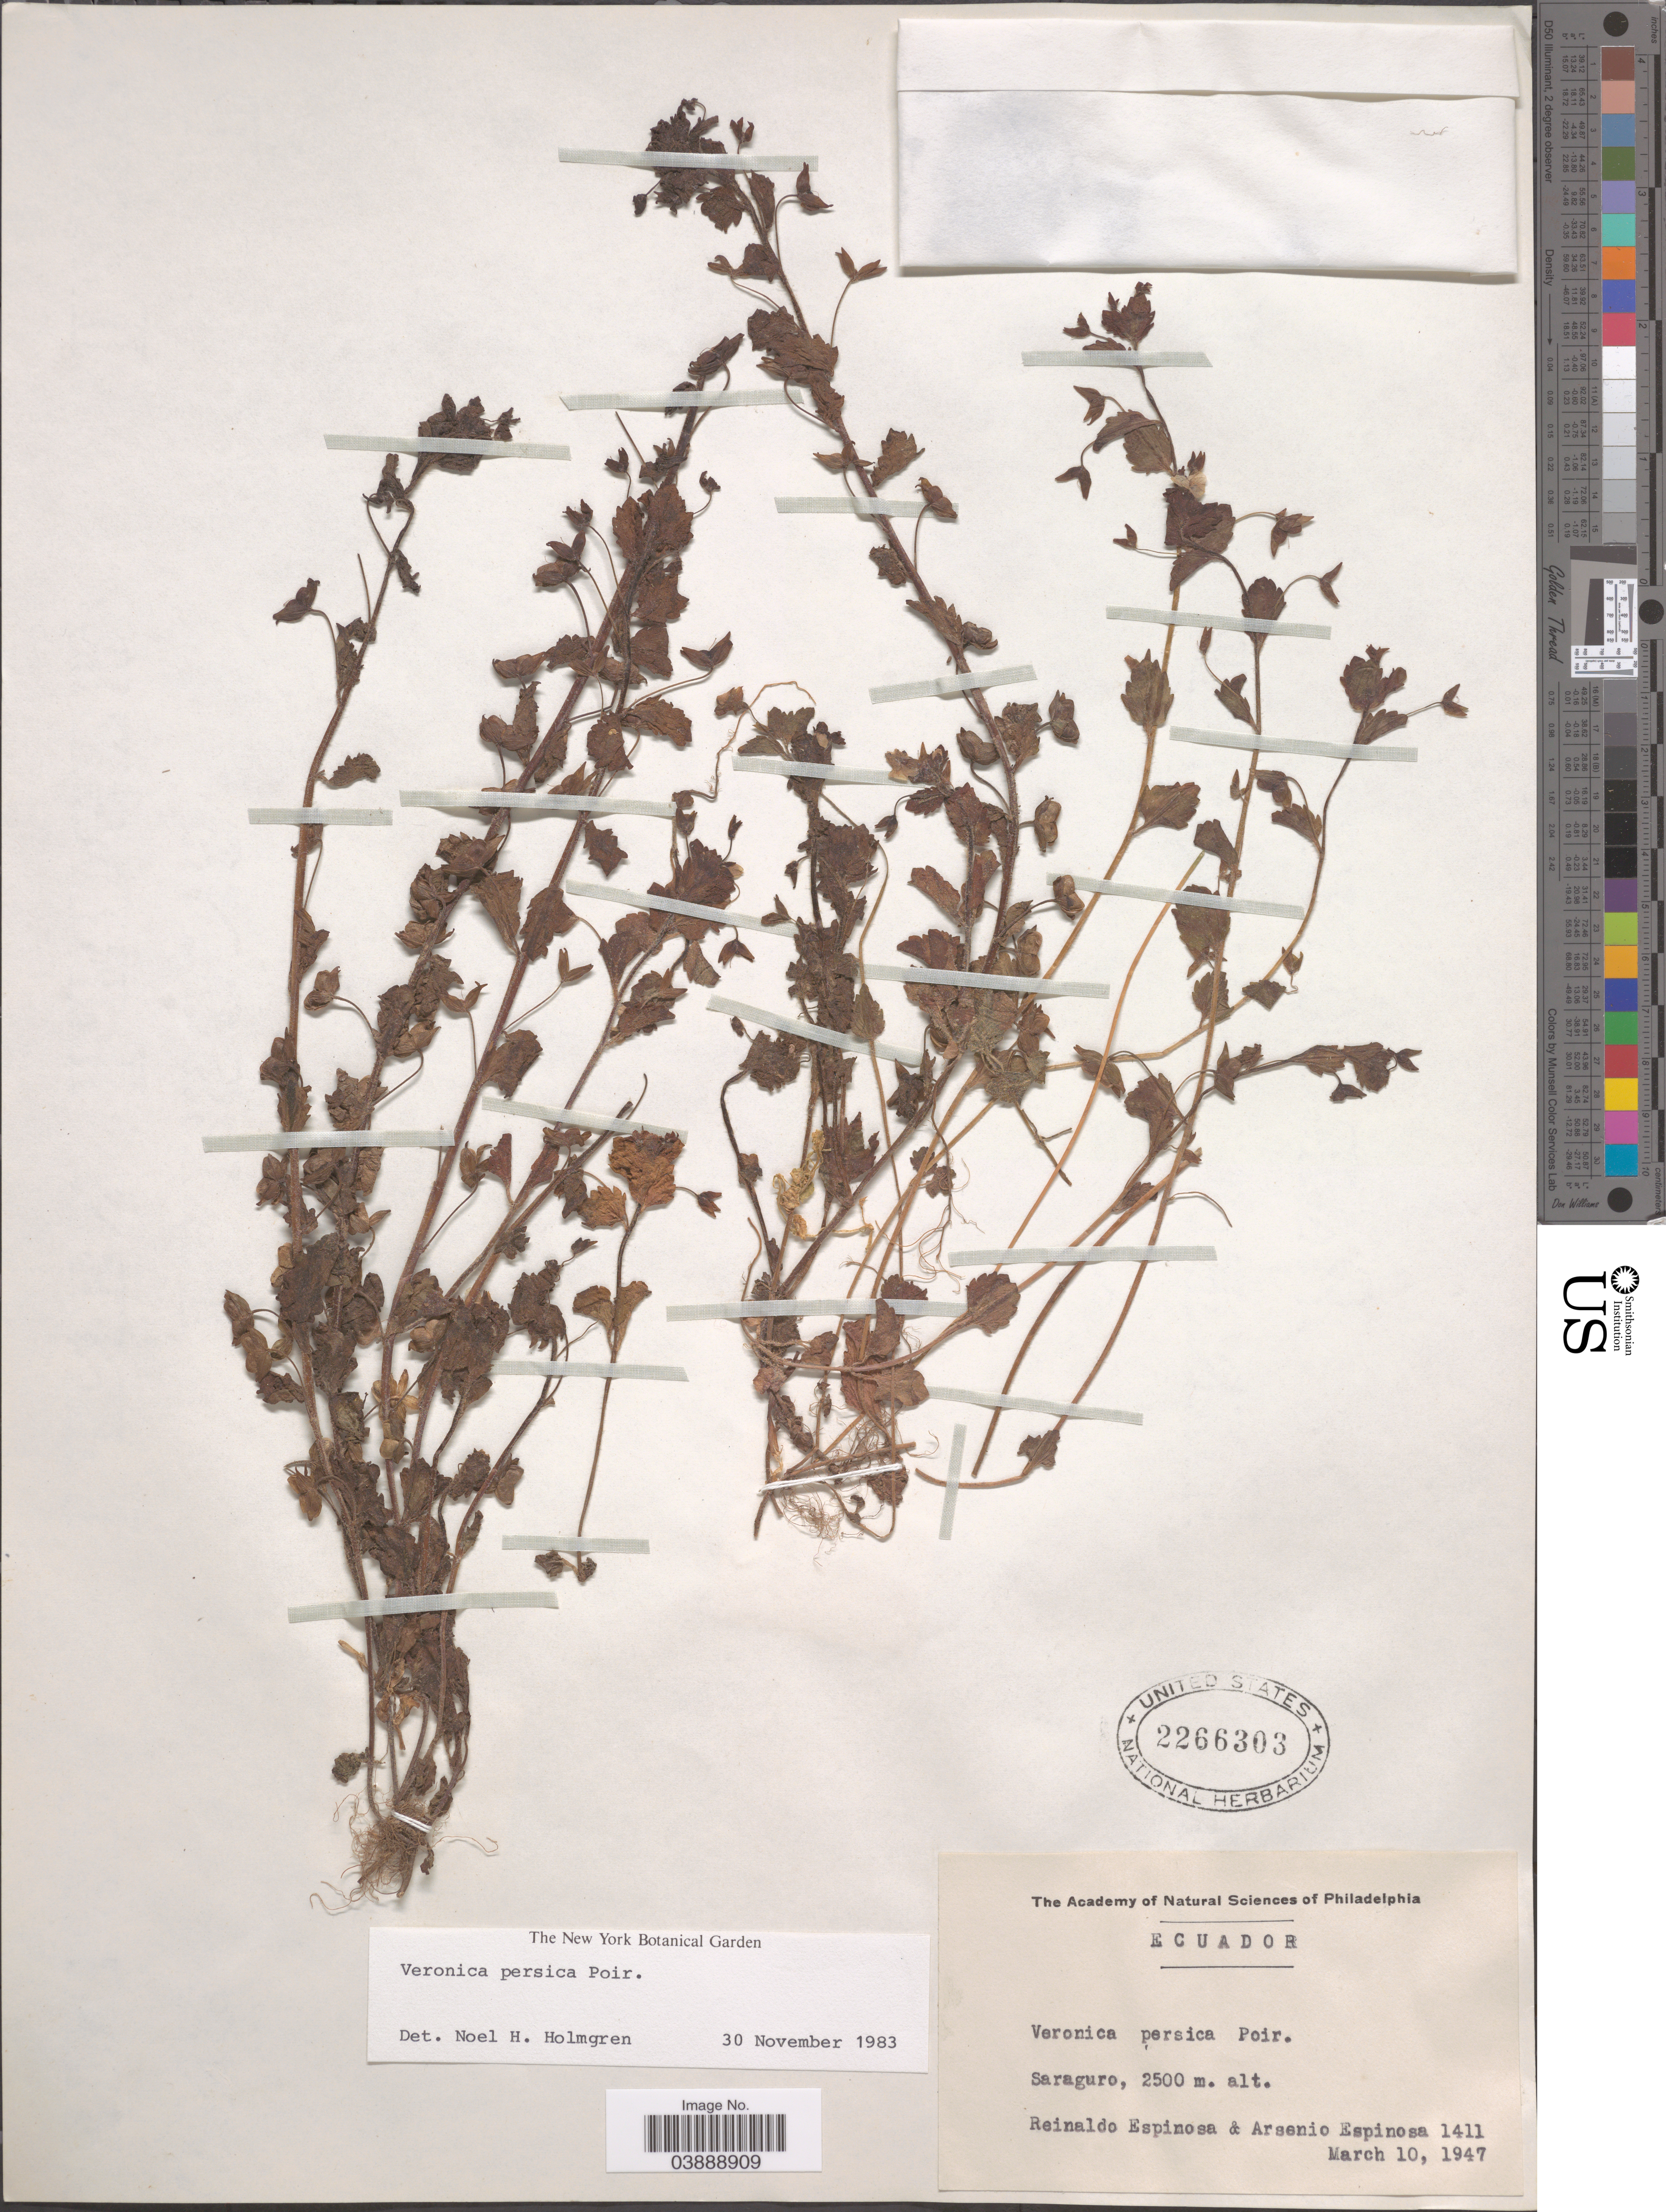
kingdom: Plantae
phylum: Tracheophyta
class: Magnoliopsida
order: Lamiales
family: Plantaginaceae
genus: Veronica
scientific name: Veronica persica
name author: Poir.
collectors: R. Espinosa & A. Espinosa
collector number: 1411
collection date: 1947-03-10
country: Ecuador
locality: Saraguro.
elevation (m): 2500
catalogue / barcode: US 2266303